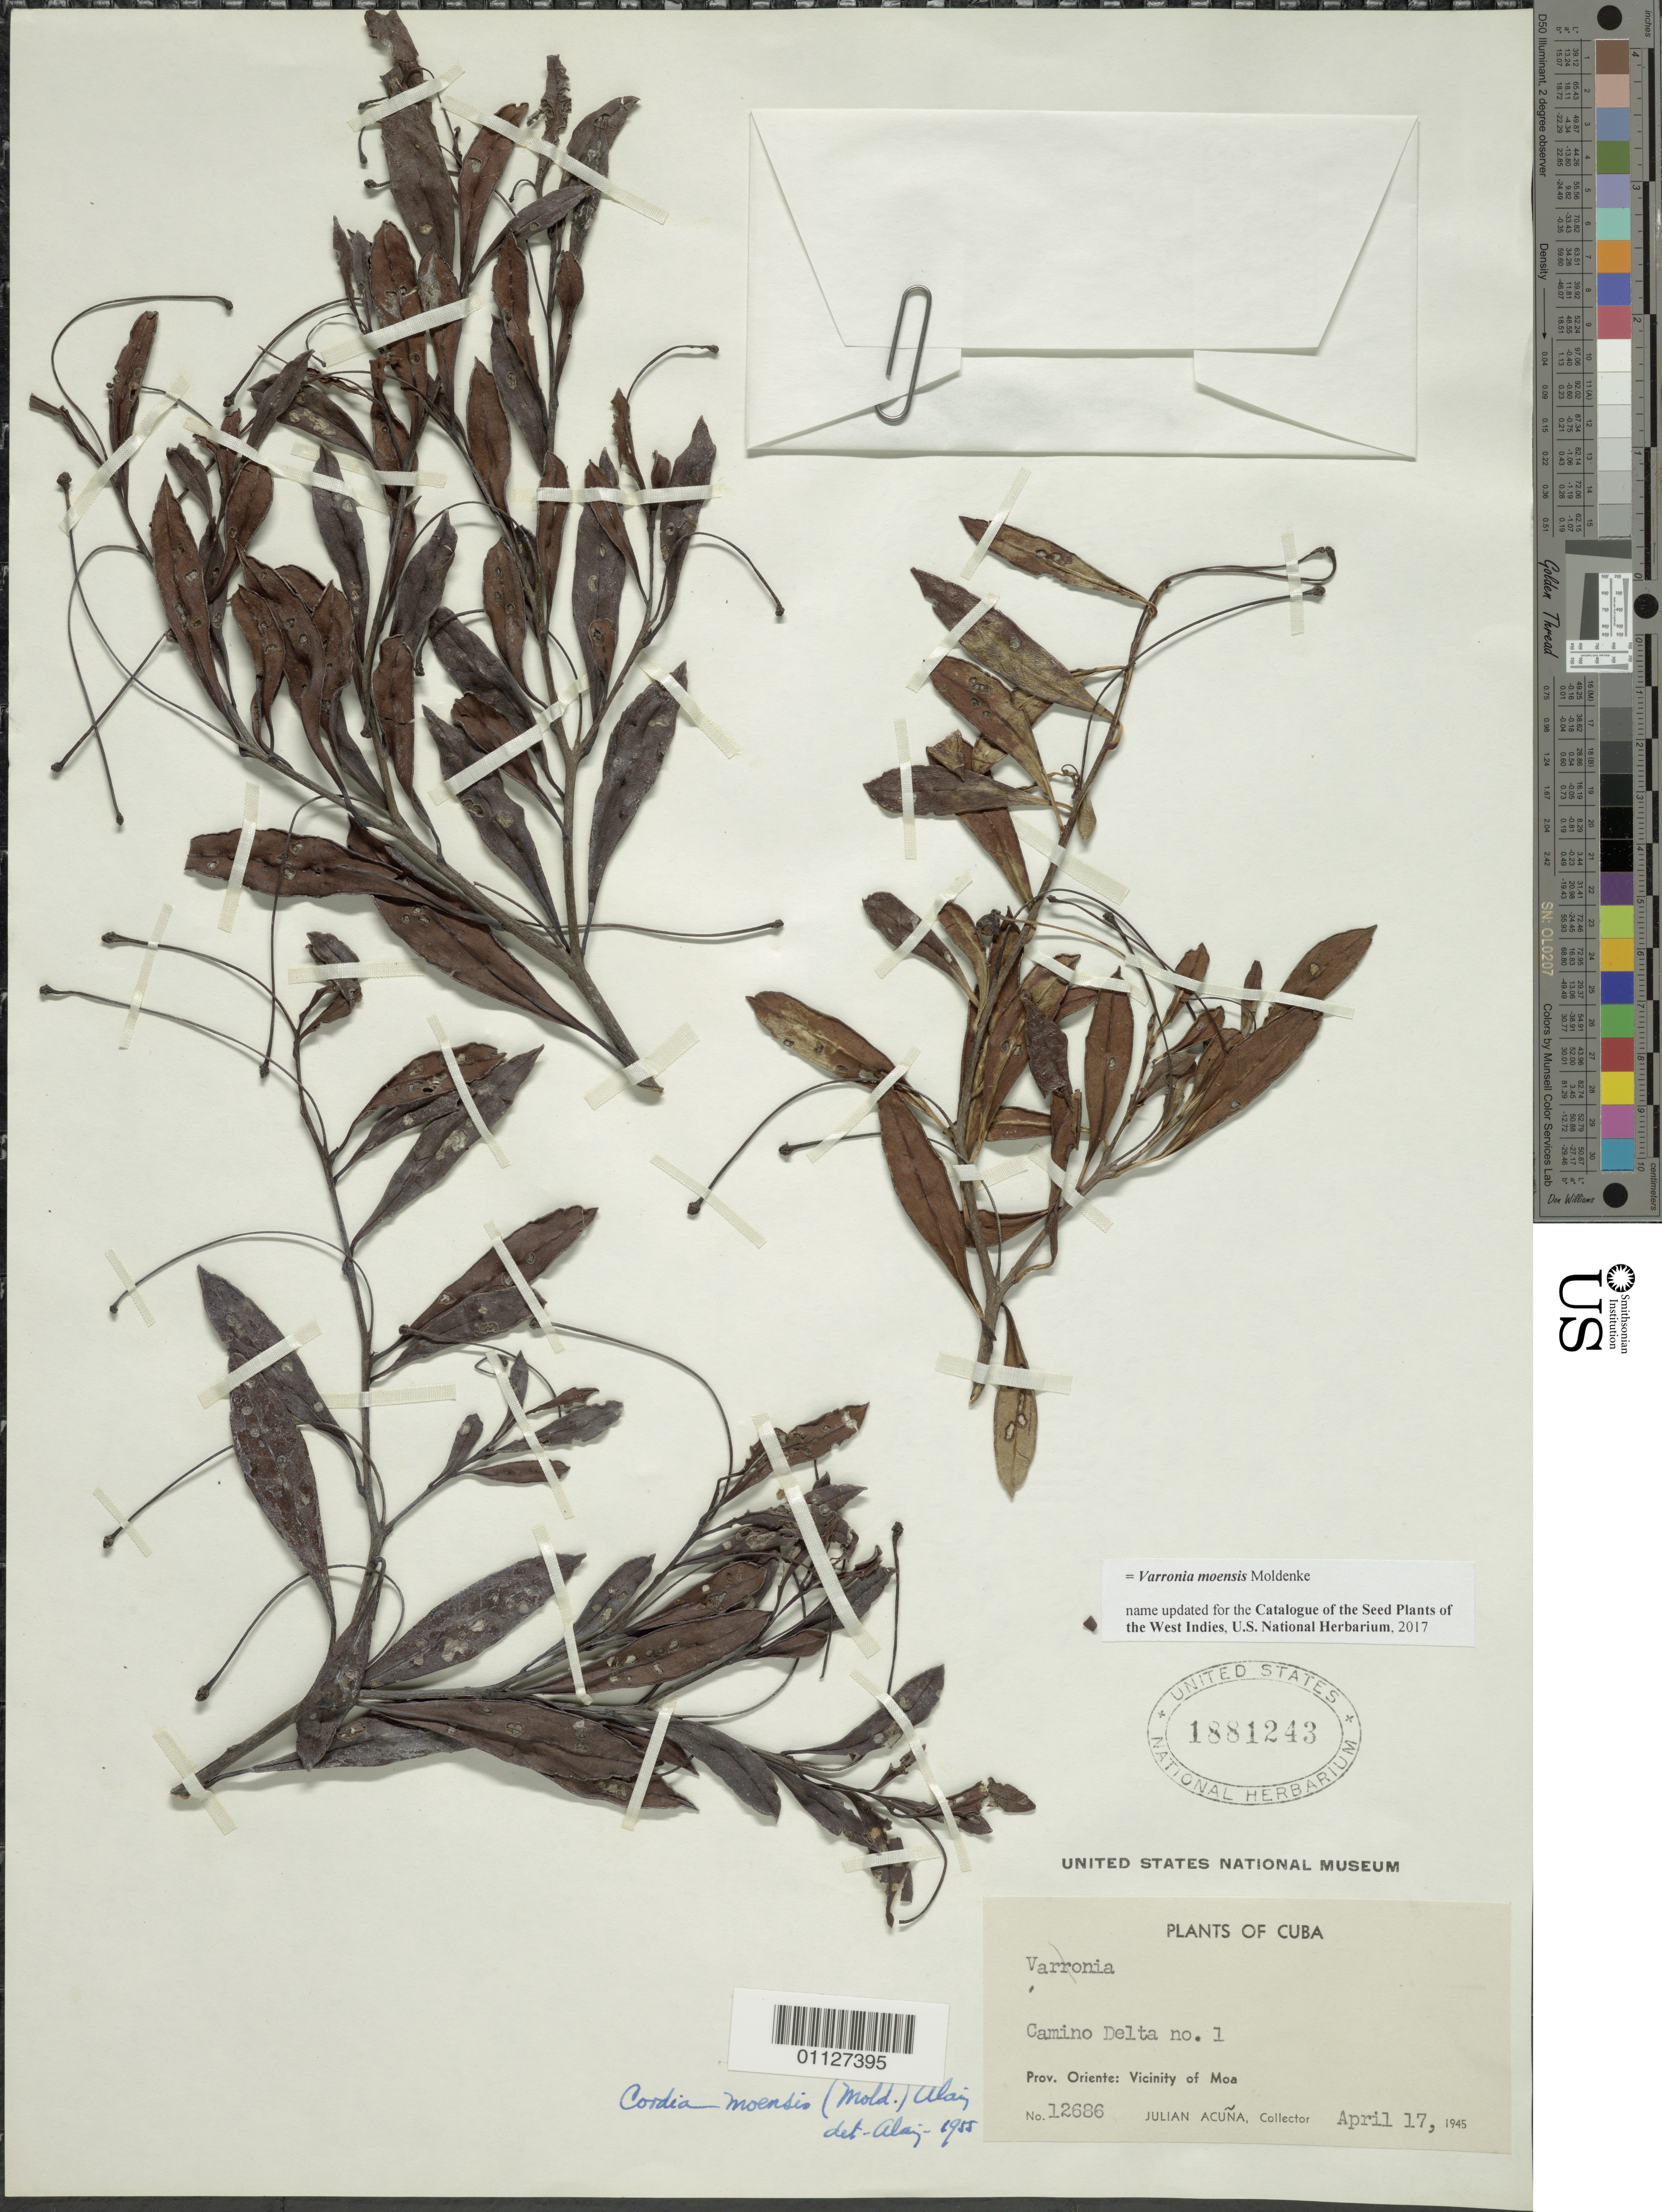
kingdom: Plantae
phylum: Tracheophyta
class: Magnoliopsida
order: Boraginales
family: Cordiaceae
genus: Varronia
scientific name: Varronia moensis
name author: Moldenke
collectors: J. Acuña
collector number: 12686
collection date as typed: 17 Apr 1945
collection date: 1945-04-17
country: Cuba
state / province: Holguín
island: Cuba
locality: Vicinity of Moa: Camino Delta no 1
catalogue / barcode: US 1881243